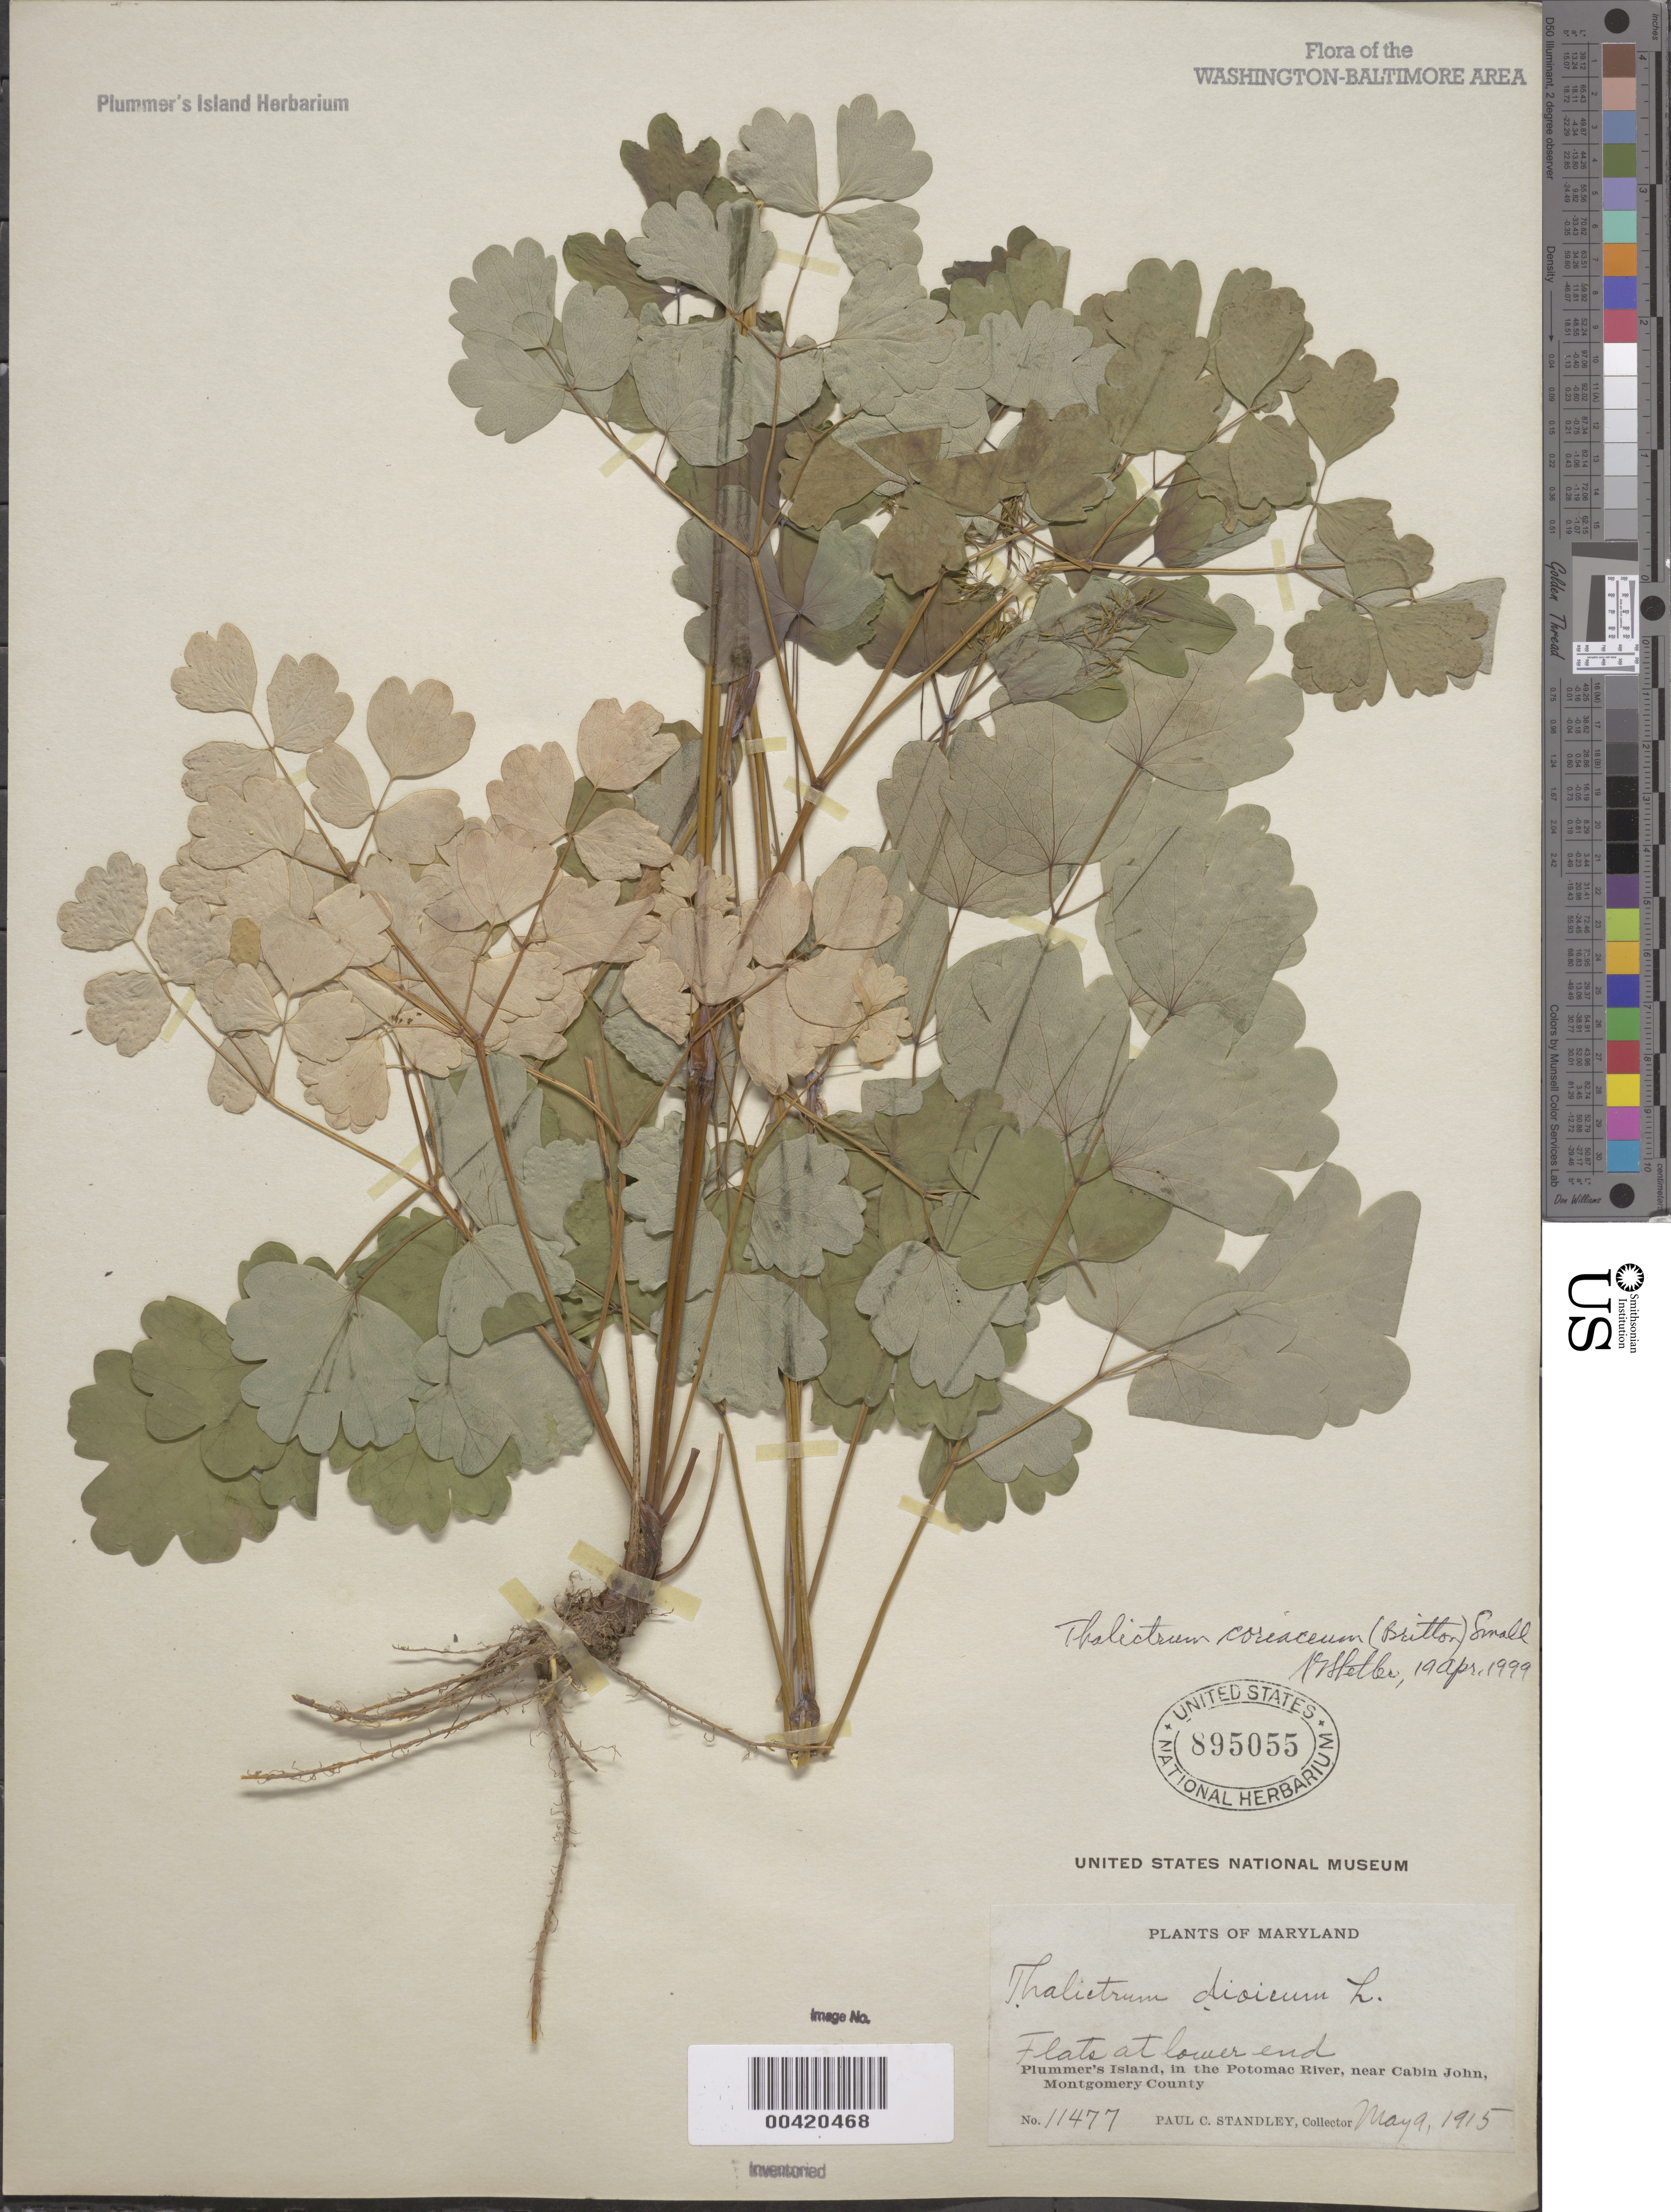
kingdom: Plantae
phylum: Tracheophyta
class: Magnoliopsida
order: Ranunculales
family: Ranunculaceae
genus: Thalictrum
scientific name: Thalictrum coriaceum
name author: (Britton) Small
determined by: Shetler, Stanwyn G., (US), NMNH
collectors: P. C. Standley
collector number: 11447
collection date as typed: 09 May 1915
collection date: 1915-05-09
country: United States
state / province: Maryland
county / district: Montgomery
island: Plummers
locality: Plummer's Island; flats at lower end C. & O. Canal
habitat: Flats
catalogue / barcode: US 895055